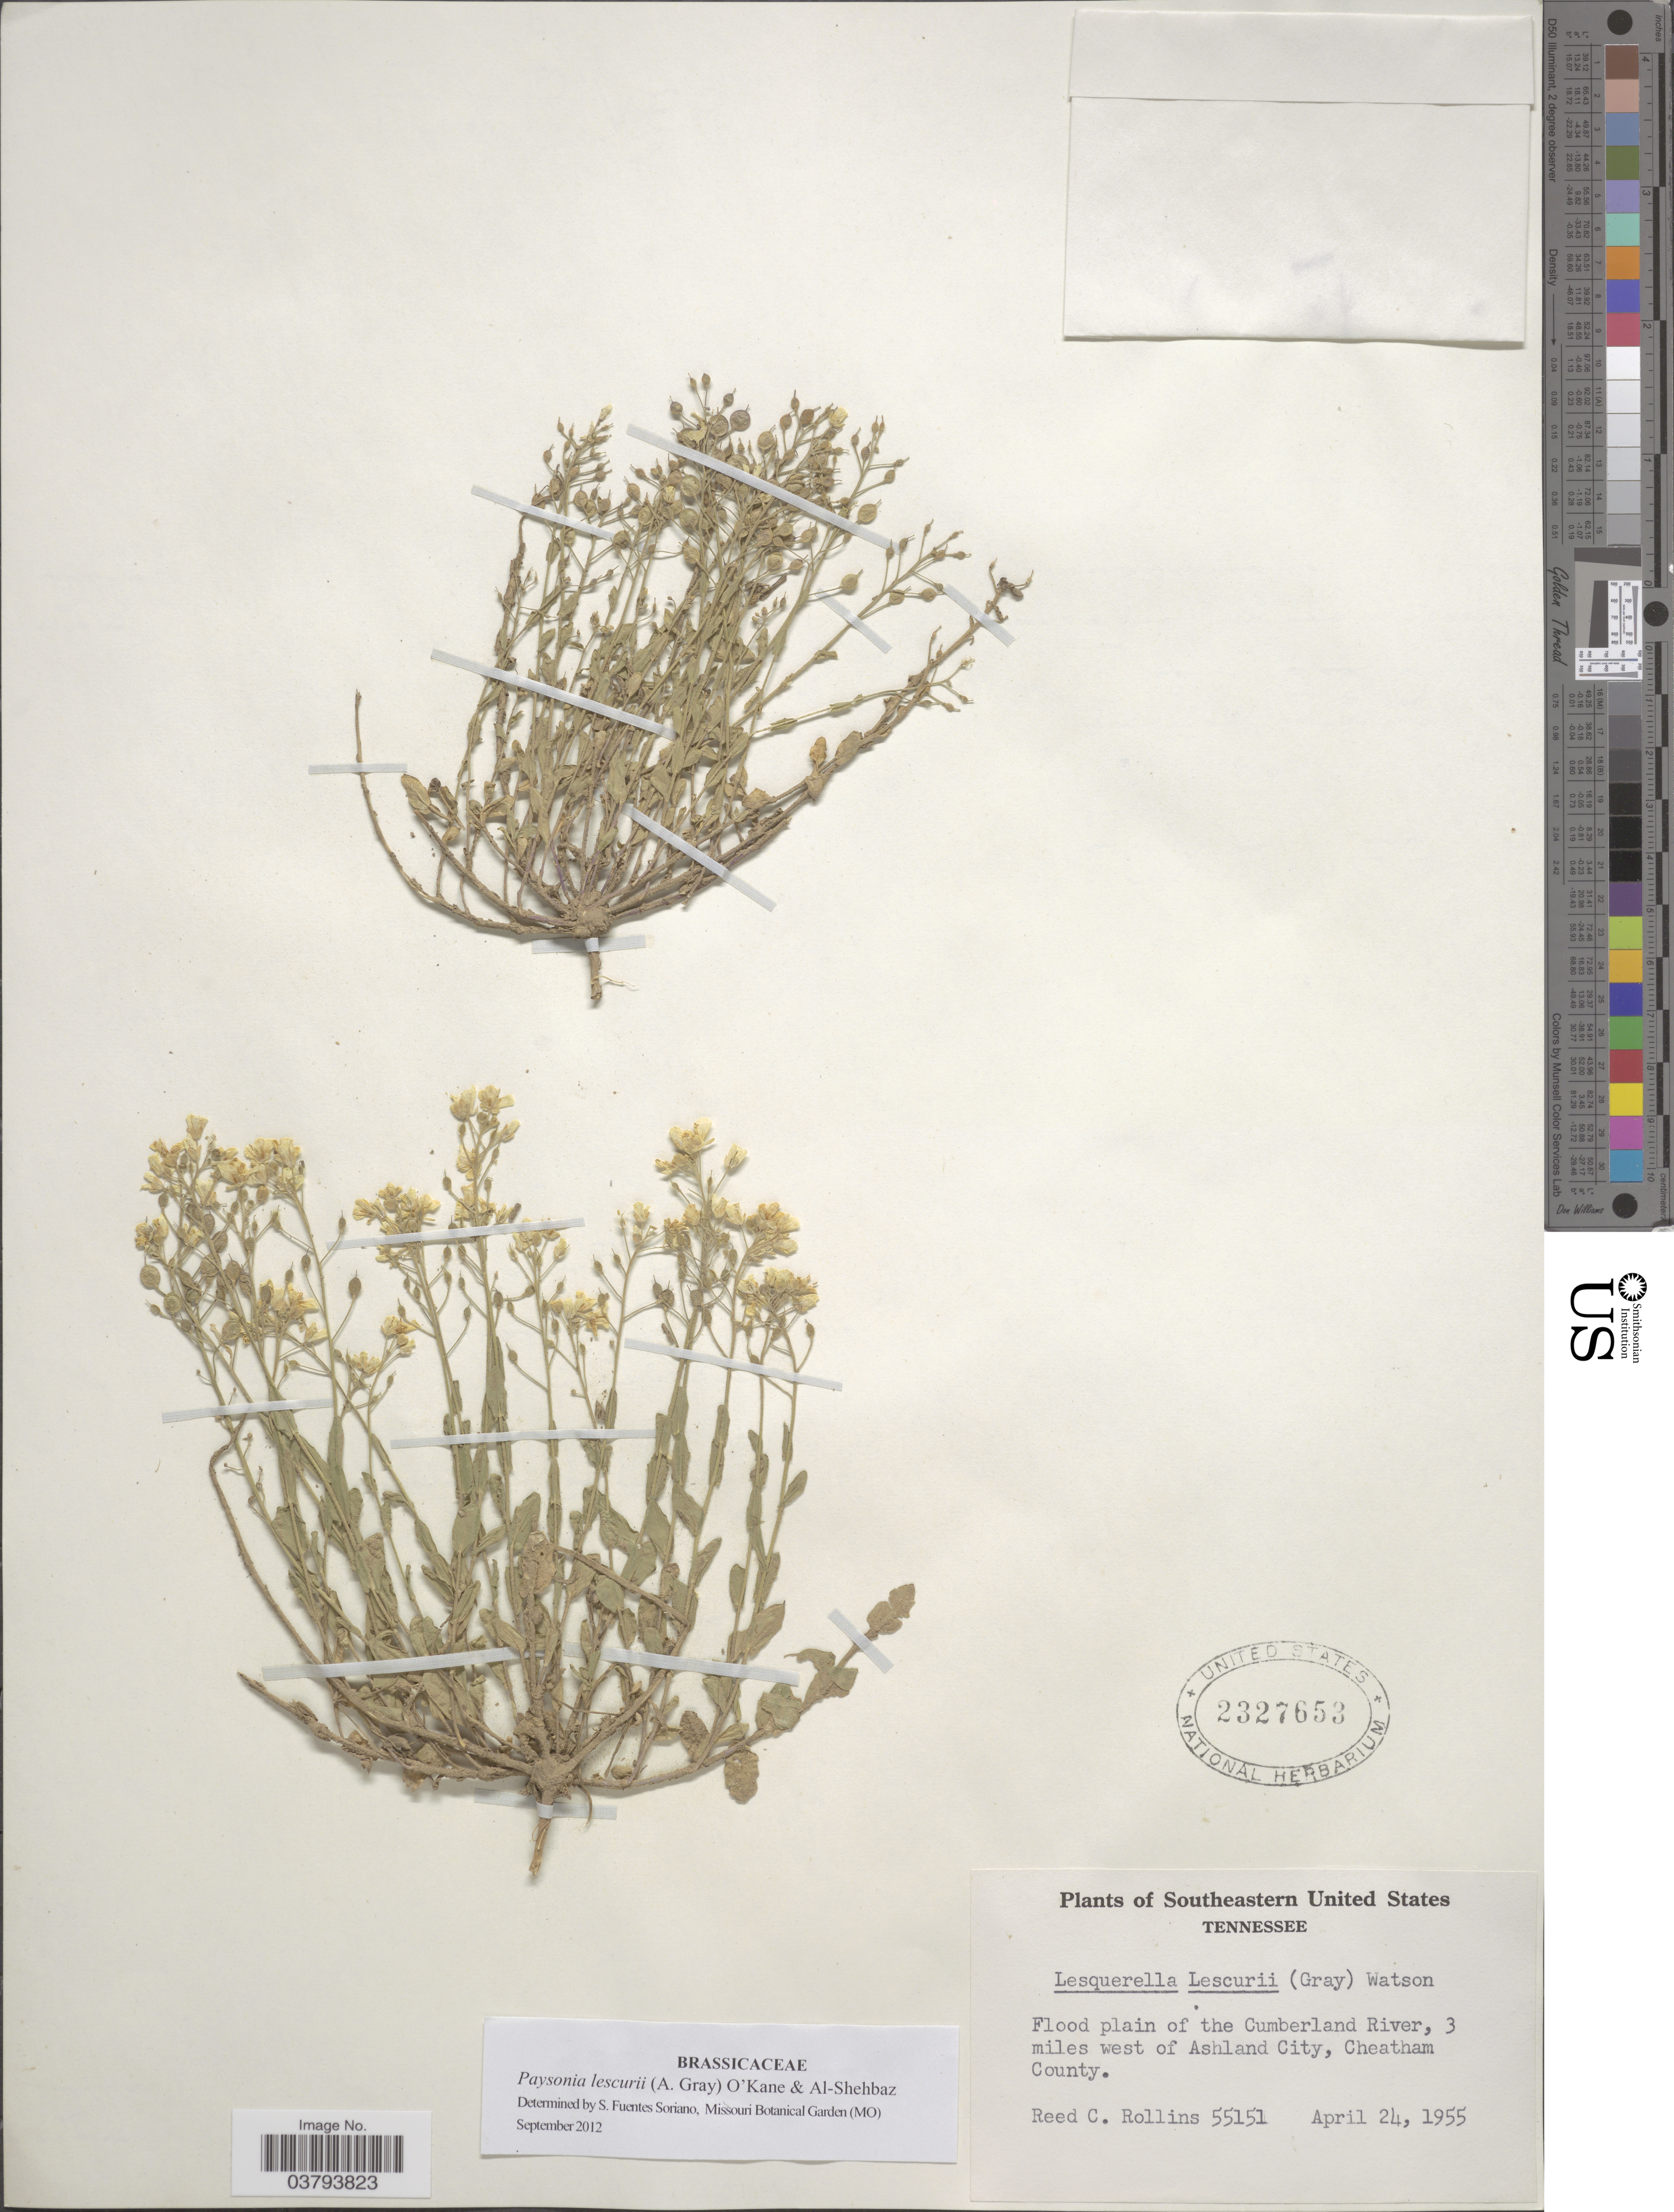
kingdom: Plantae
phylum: Tracheophyta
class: Magnoliopsida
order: Brassicales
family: Brassicaceae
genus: Lesquerella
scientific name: Lesquerella lescurii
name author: (A. Gray) S. Watson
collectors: R. C. Rollins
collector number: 55151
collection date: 1955-04-24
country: United States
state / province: Tennessee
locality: Southeastern United States; Flood plain of the Cumberland River, 3 miles west of Ashland City, Cheatham County.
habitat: flood plain of river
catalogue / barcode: US 2327653